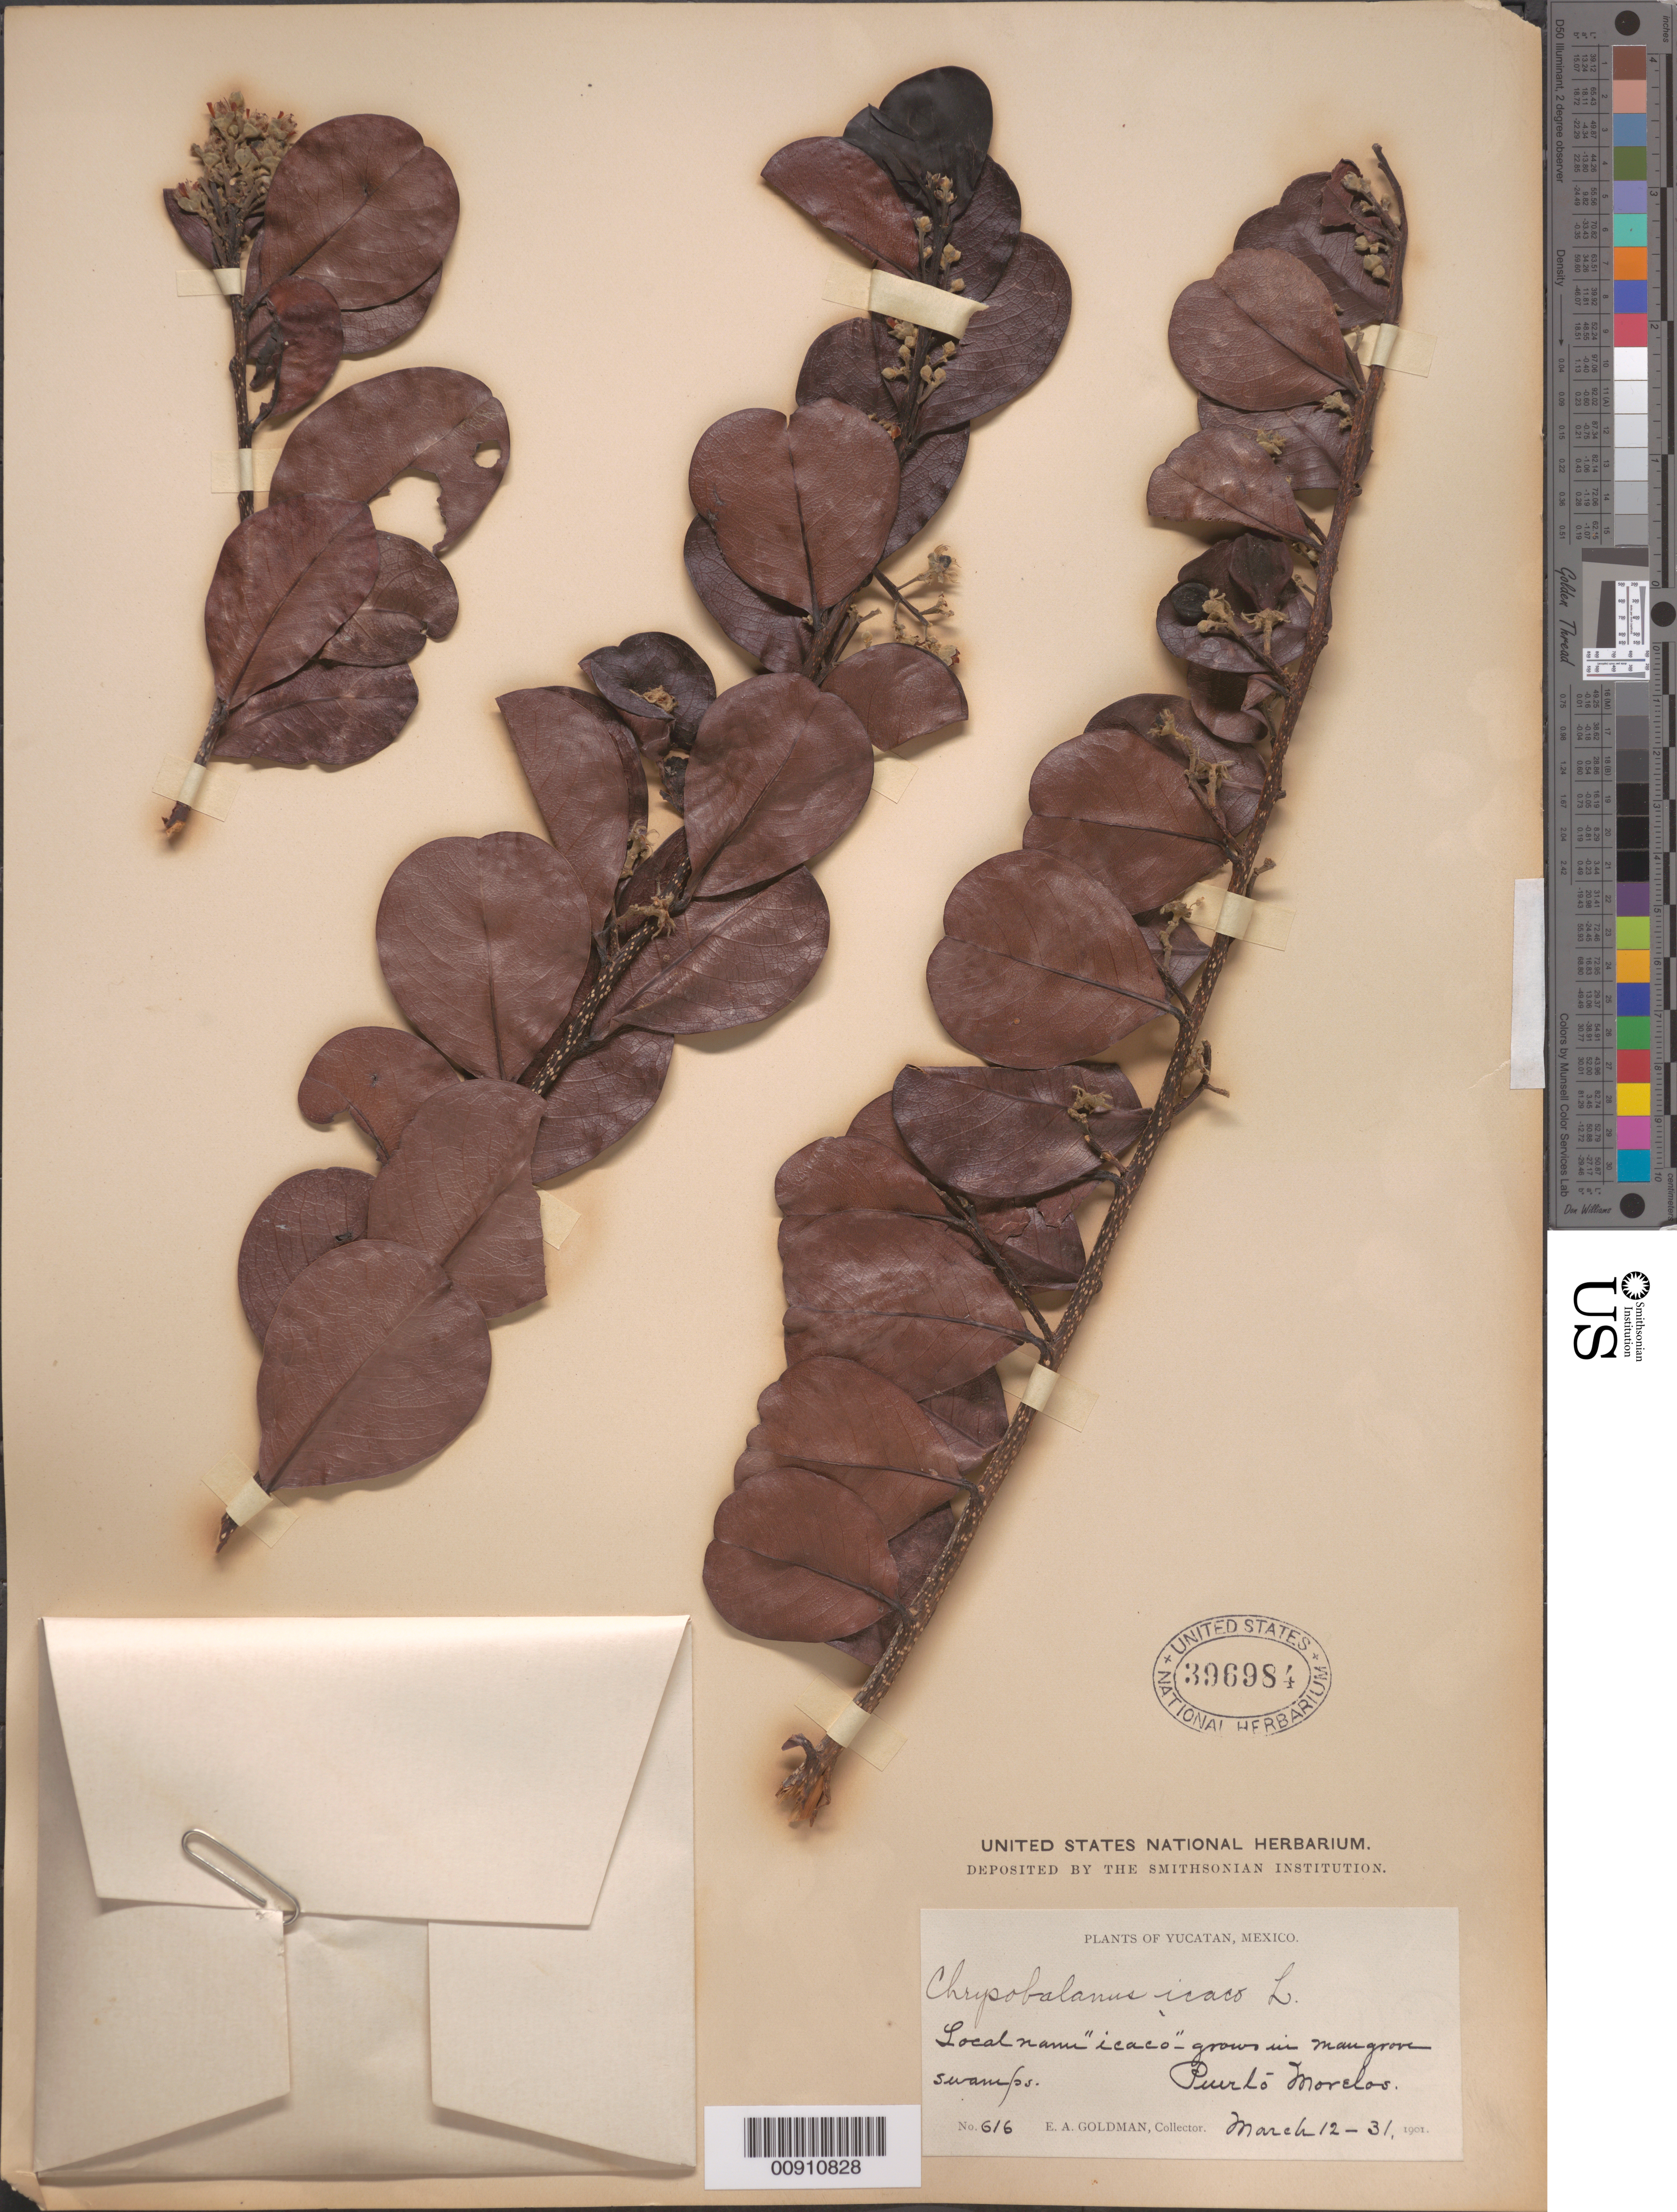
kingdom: Plantae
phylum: Tracheophyta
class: Magnoliopsida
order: Malpighiales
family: Chrysobalanaceae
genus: Chrysobalanus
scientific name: Chrysobalanus icaco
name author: L.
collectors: E. A. Goldman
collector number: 616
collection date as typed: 12 Mar 1901 to 31 Mar 1901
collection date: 1901-03-12/1901-03-31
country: Mexico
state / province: Yucatán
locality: Puerto Morelos, Yucatan.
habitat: Grows in mangrove swamps.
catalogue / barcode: US 396984